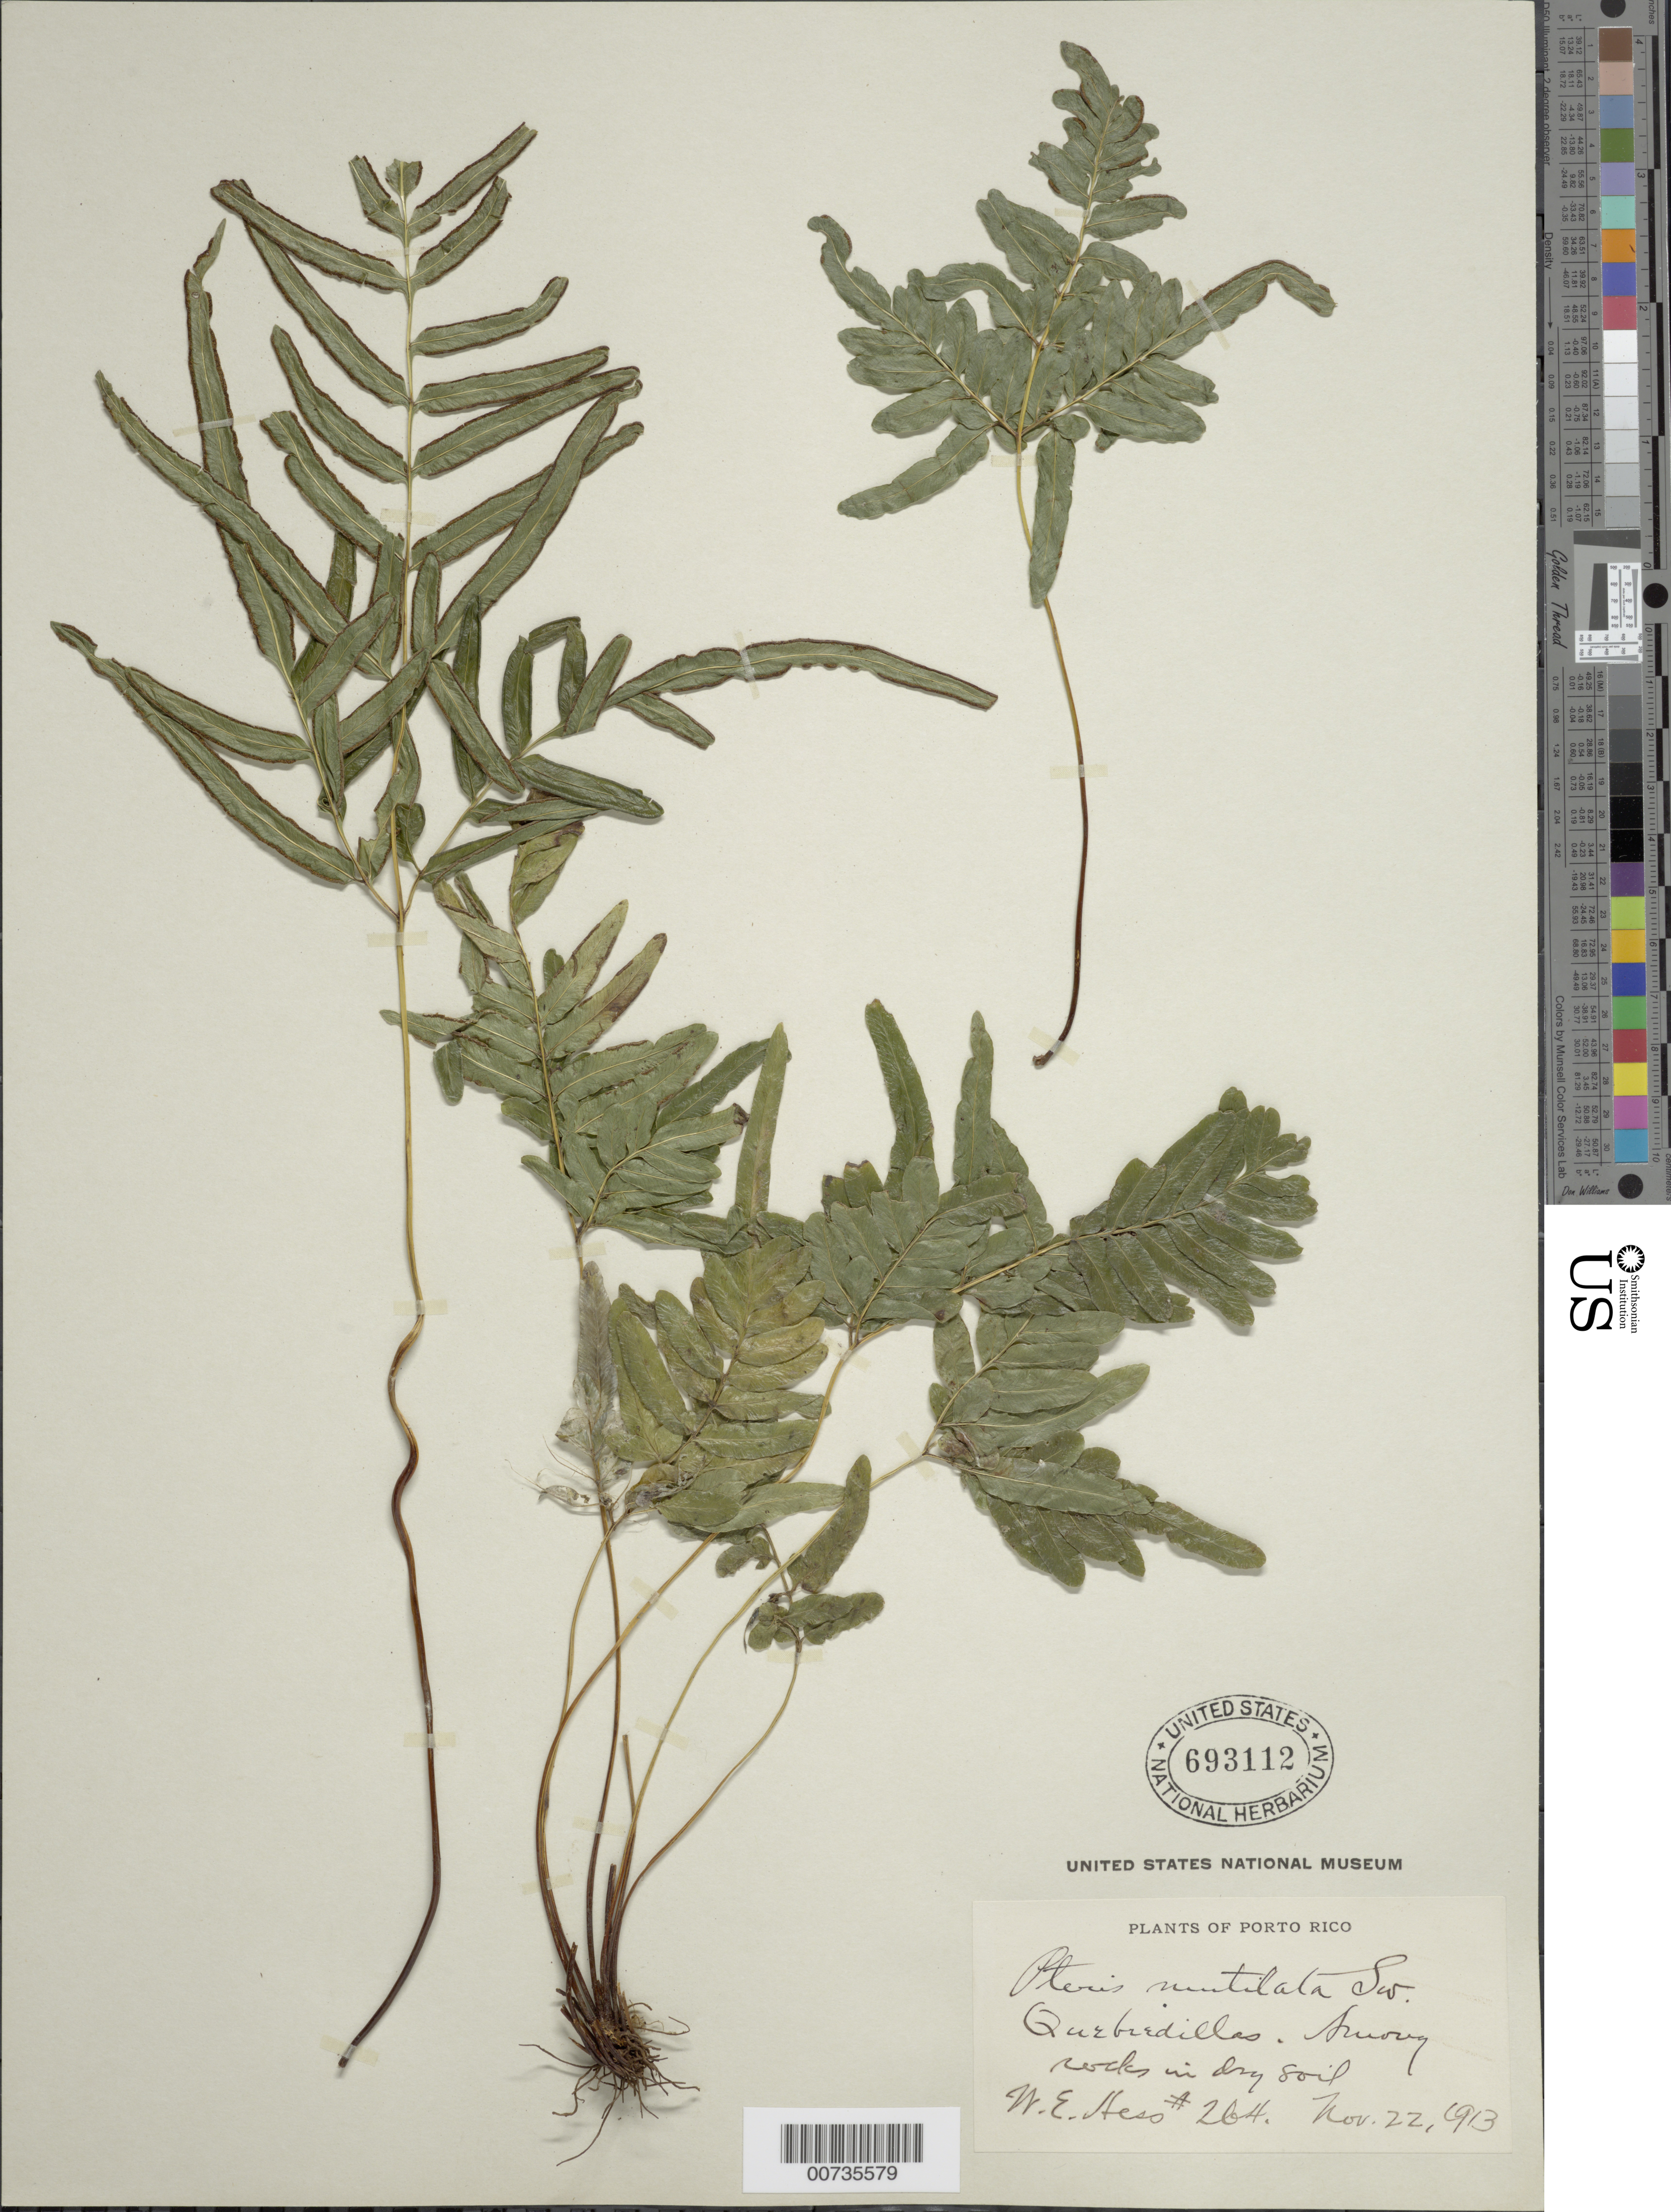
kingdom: Plantae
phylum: Tracheophyta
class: Polypodiopsida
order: Polypodiales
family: Pteridaceae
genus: Pteris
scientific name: Pteris mutilata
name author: L.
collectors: W. Hess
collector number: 264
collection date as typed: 22 Nov 1913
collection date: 1913-11-22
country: Puerto Rico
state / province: Quebradillas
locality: Quebradillas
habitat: Among rocks in dry soil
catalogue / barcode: US 693112